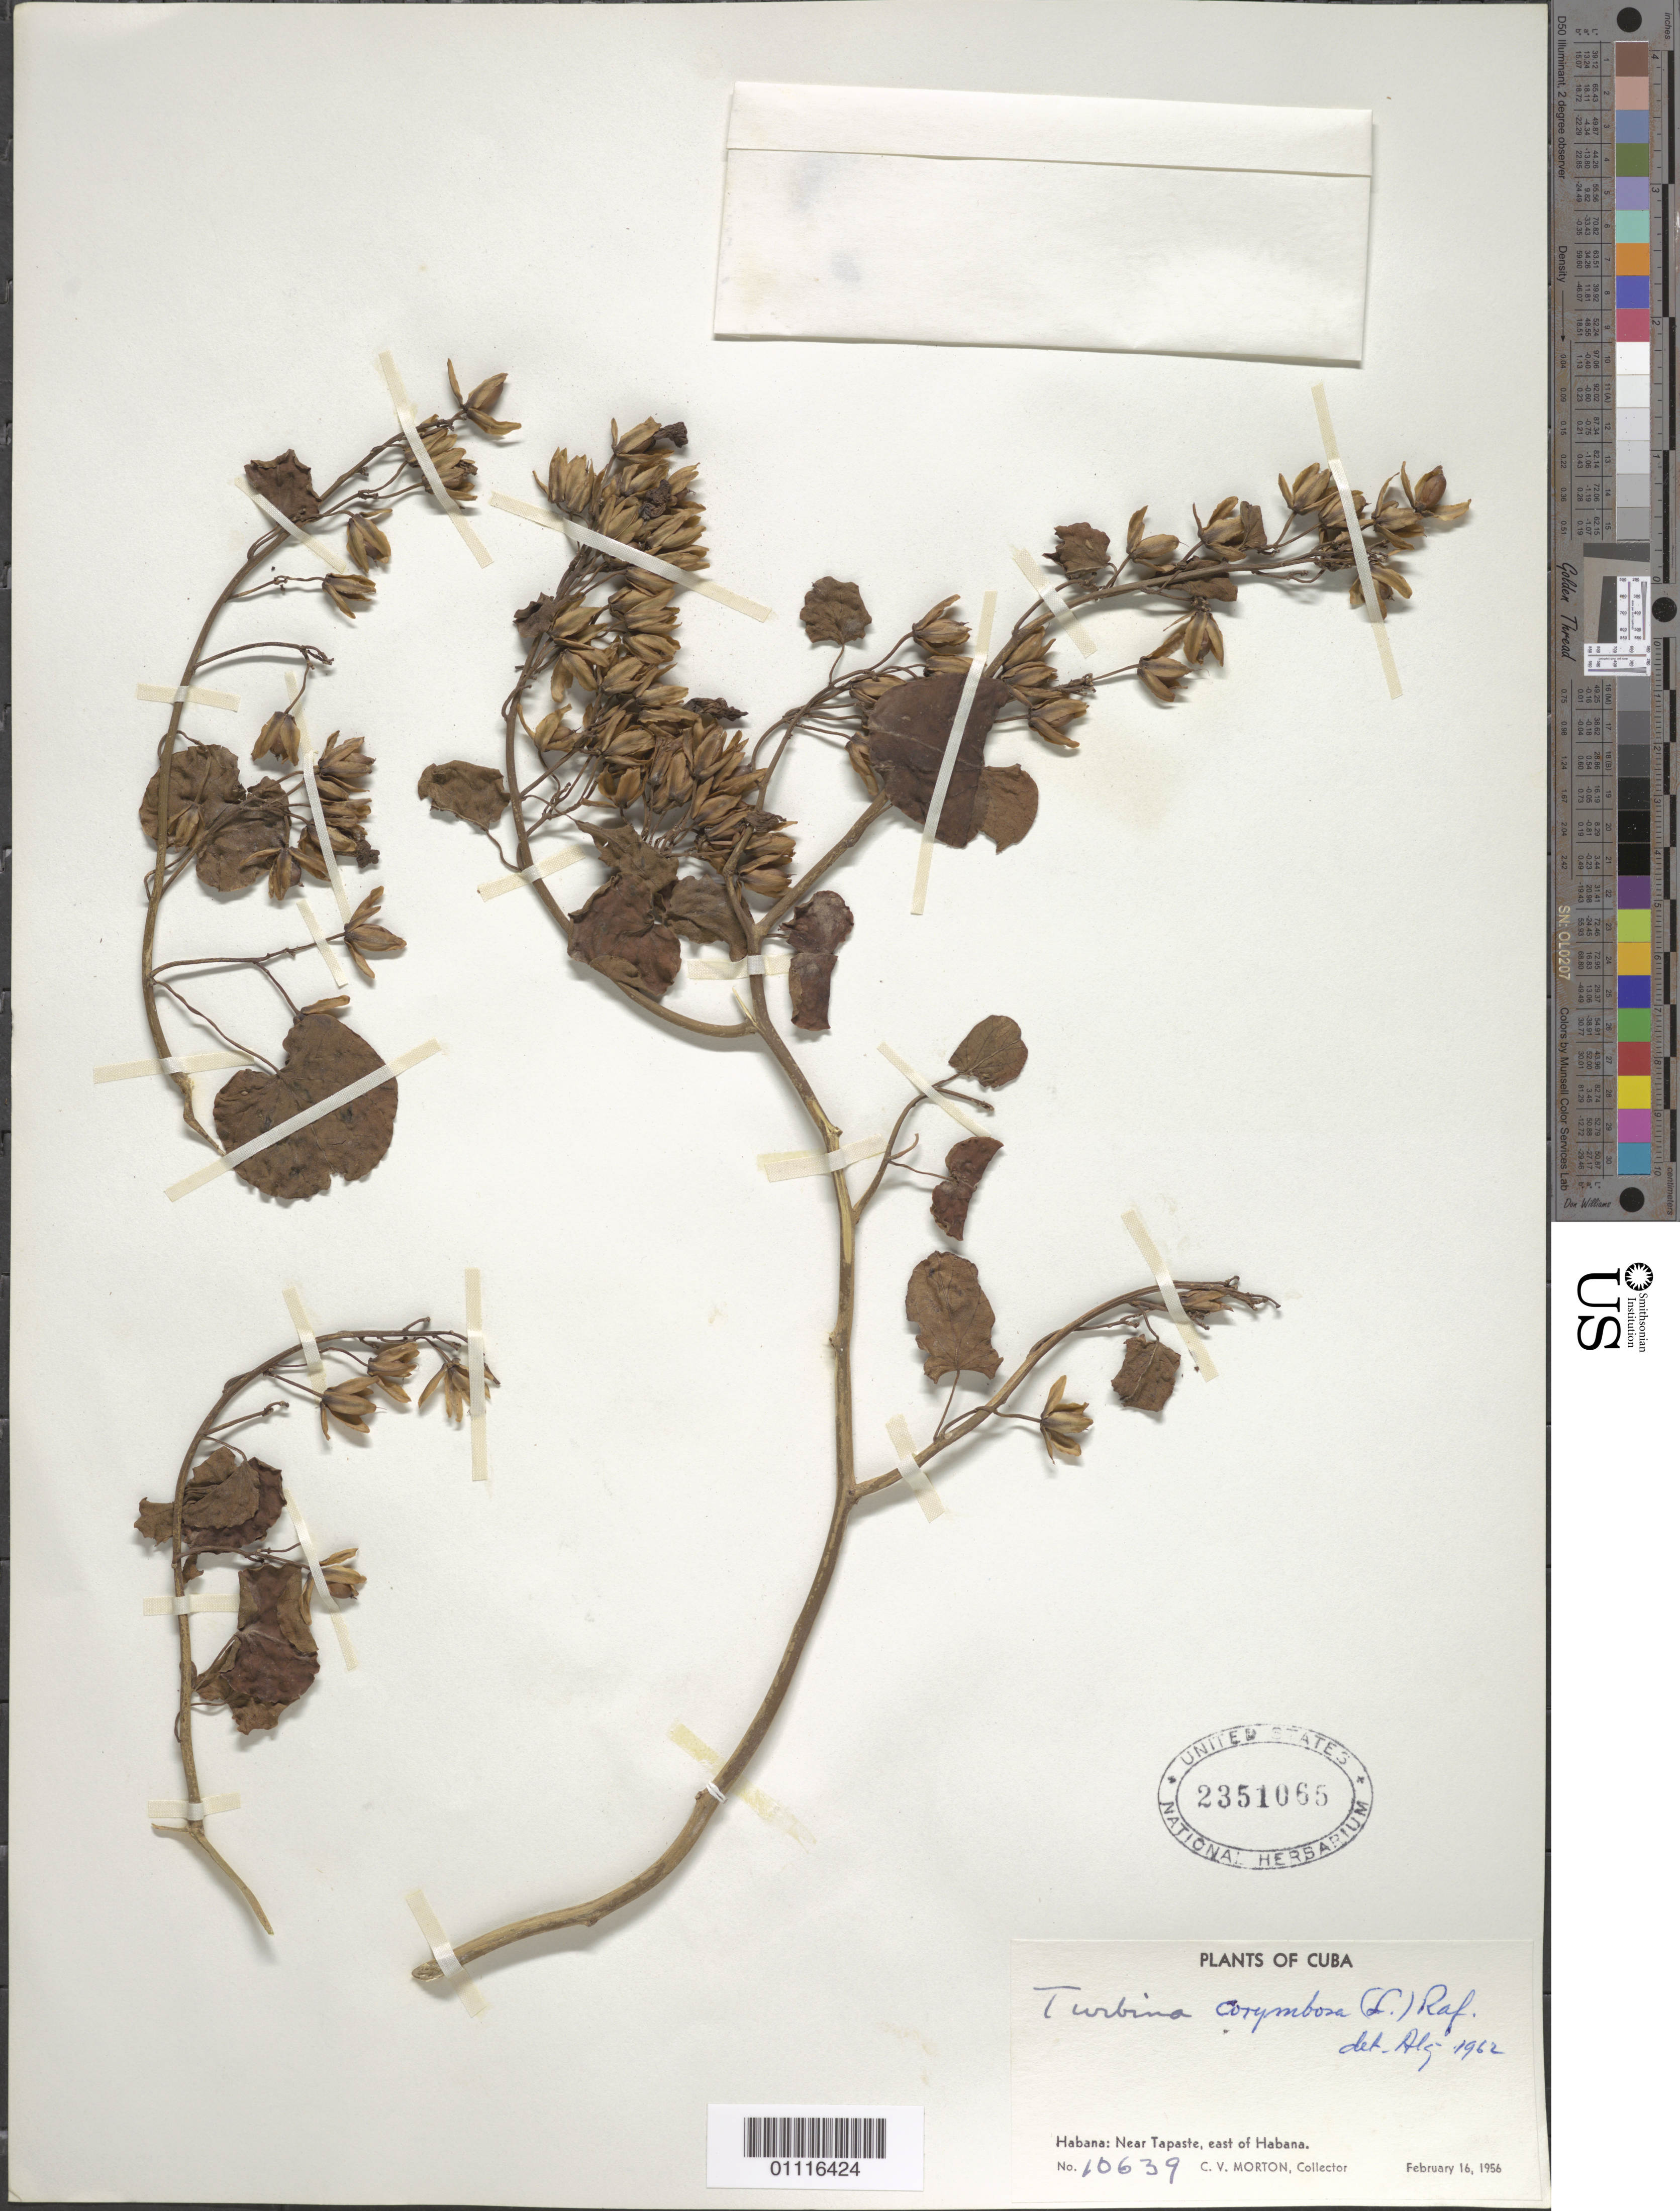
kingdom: Plantae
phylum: Tracheophyta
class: Magnoliopsida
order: Solanales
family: Convolvulaceae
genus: Turbina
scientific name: Turbina corymbosa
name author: (L.) Raf.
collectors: C. V. Morton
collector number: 10639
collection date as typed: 16 Feb 1956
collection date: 1956-02-16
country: Cuba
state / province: La Habana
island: Cuba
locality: Near Tapaste, E of Habana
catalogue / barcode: US 2351065